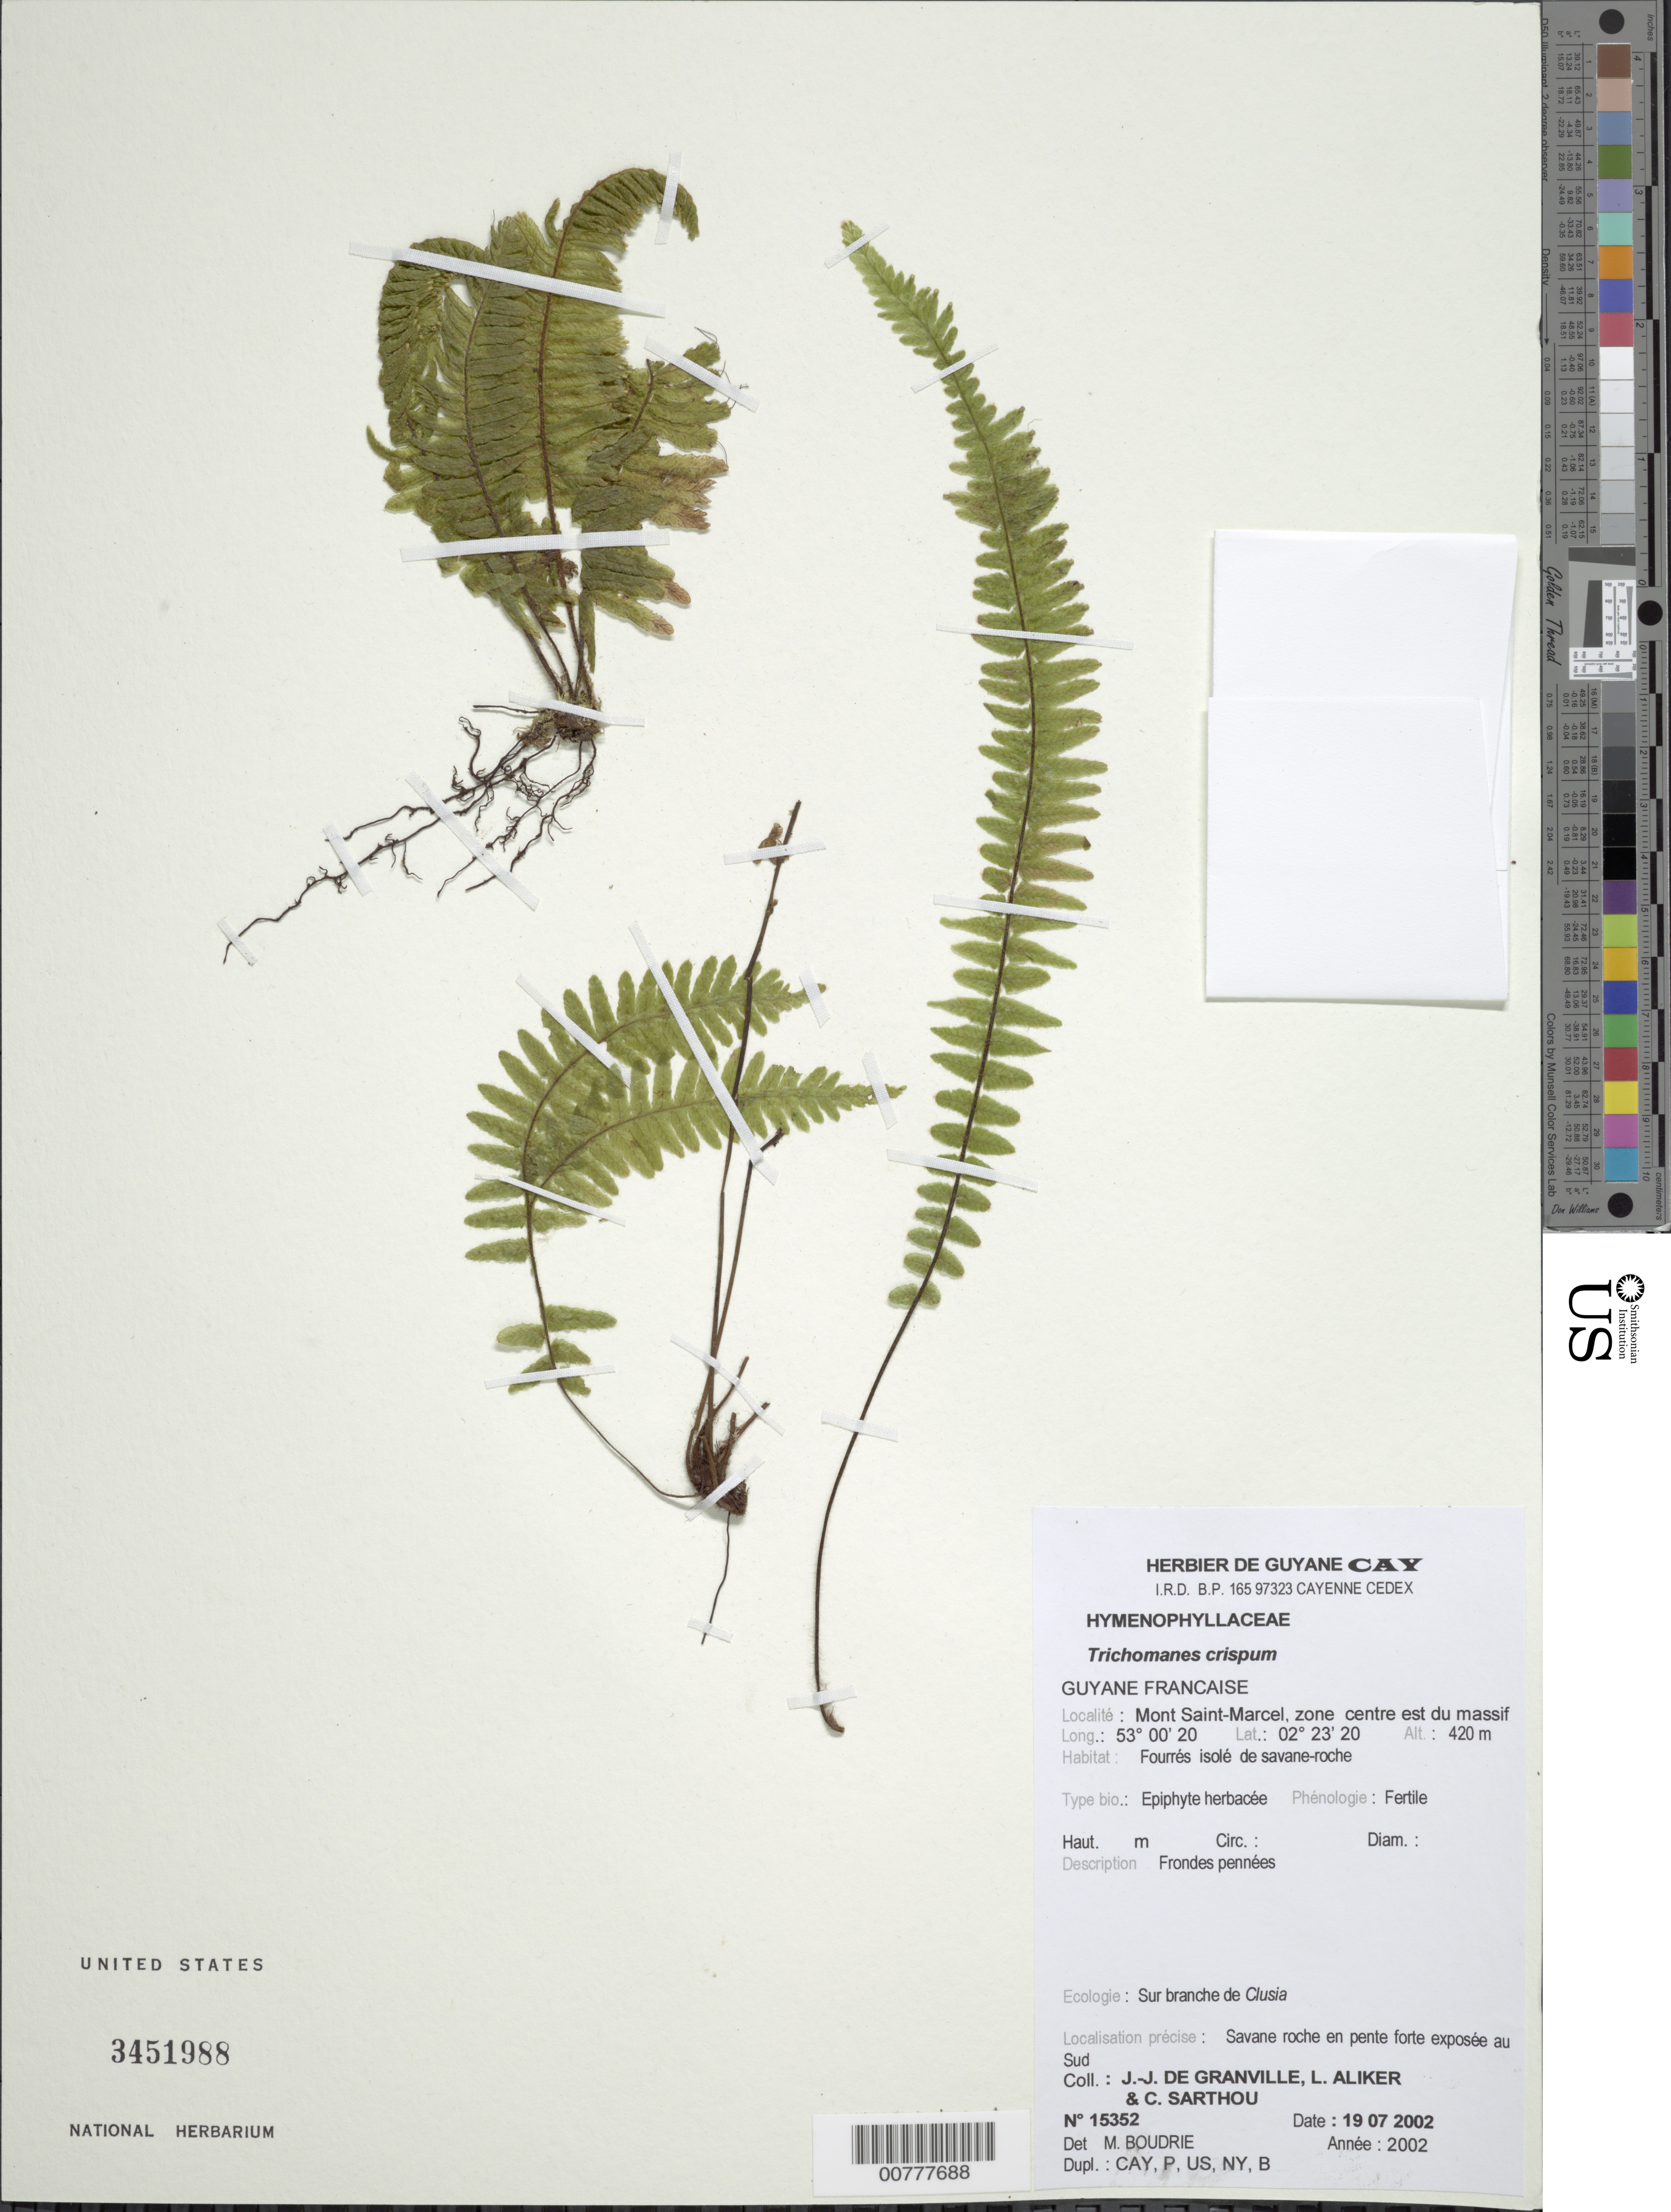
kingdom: Plantae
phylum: Tracheophyta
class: Polypodiopsida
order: Hymenophyllales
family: Hymenophyllaceae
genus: Trichomanes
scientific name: Trichomanes crispum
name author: L.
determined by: Boudrie, M.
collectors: J.-J. de Granville, L. Aliker & C. Sarthou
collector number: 15352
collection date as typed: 19-Jul-02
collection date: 2002-07-19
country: French Guiana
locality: Mont Saint-Marcel, zone Centre-Est du massif, Bassin de l'Yaloupi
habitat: Fourré isolé de savane roche, savane-roche en pente forte exposee au sud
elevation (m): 420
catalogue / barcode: US 3451988